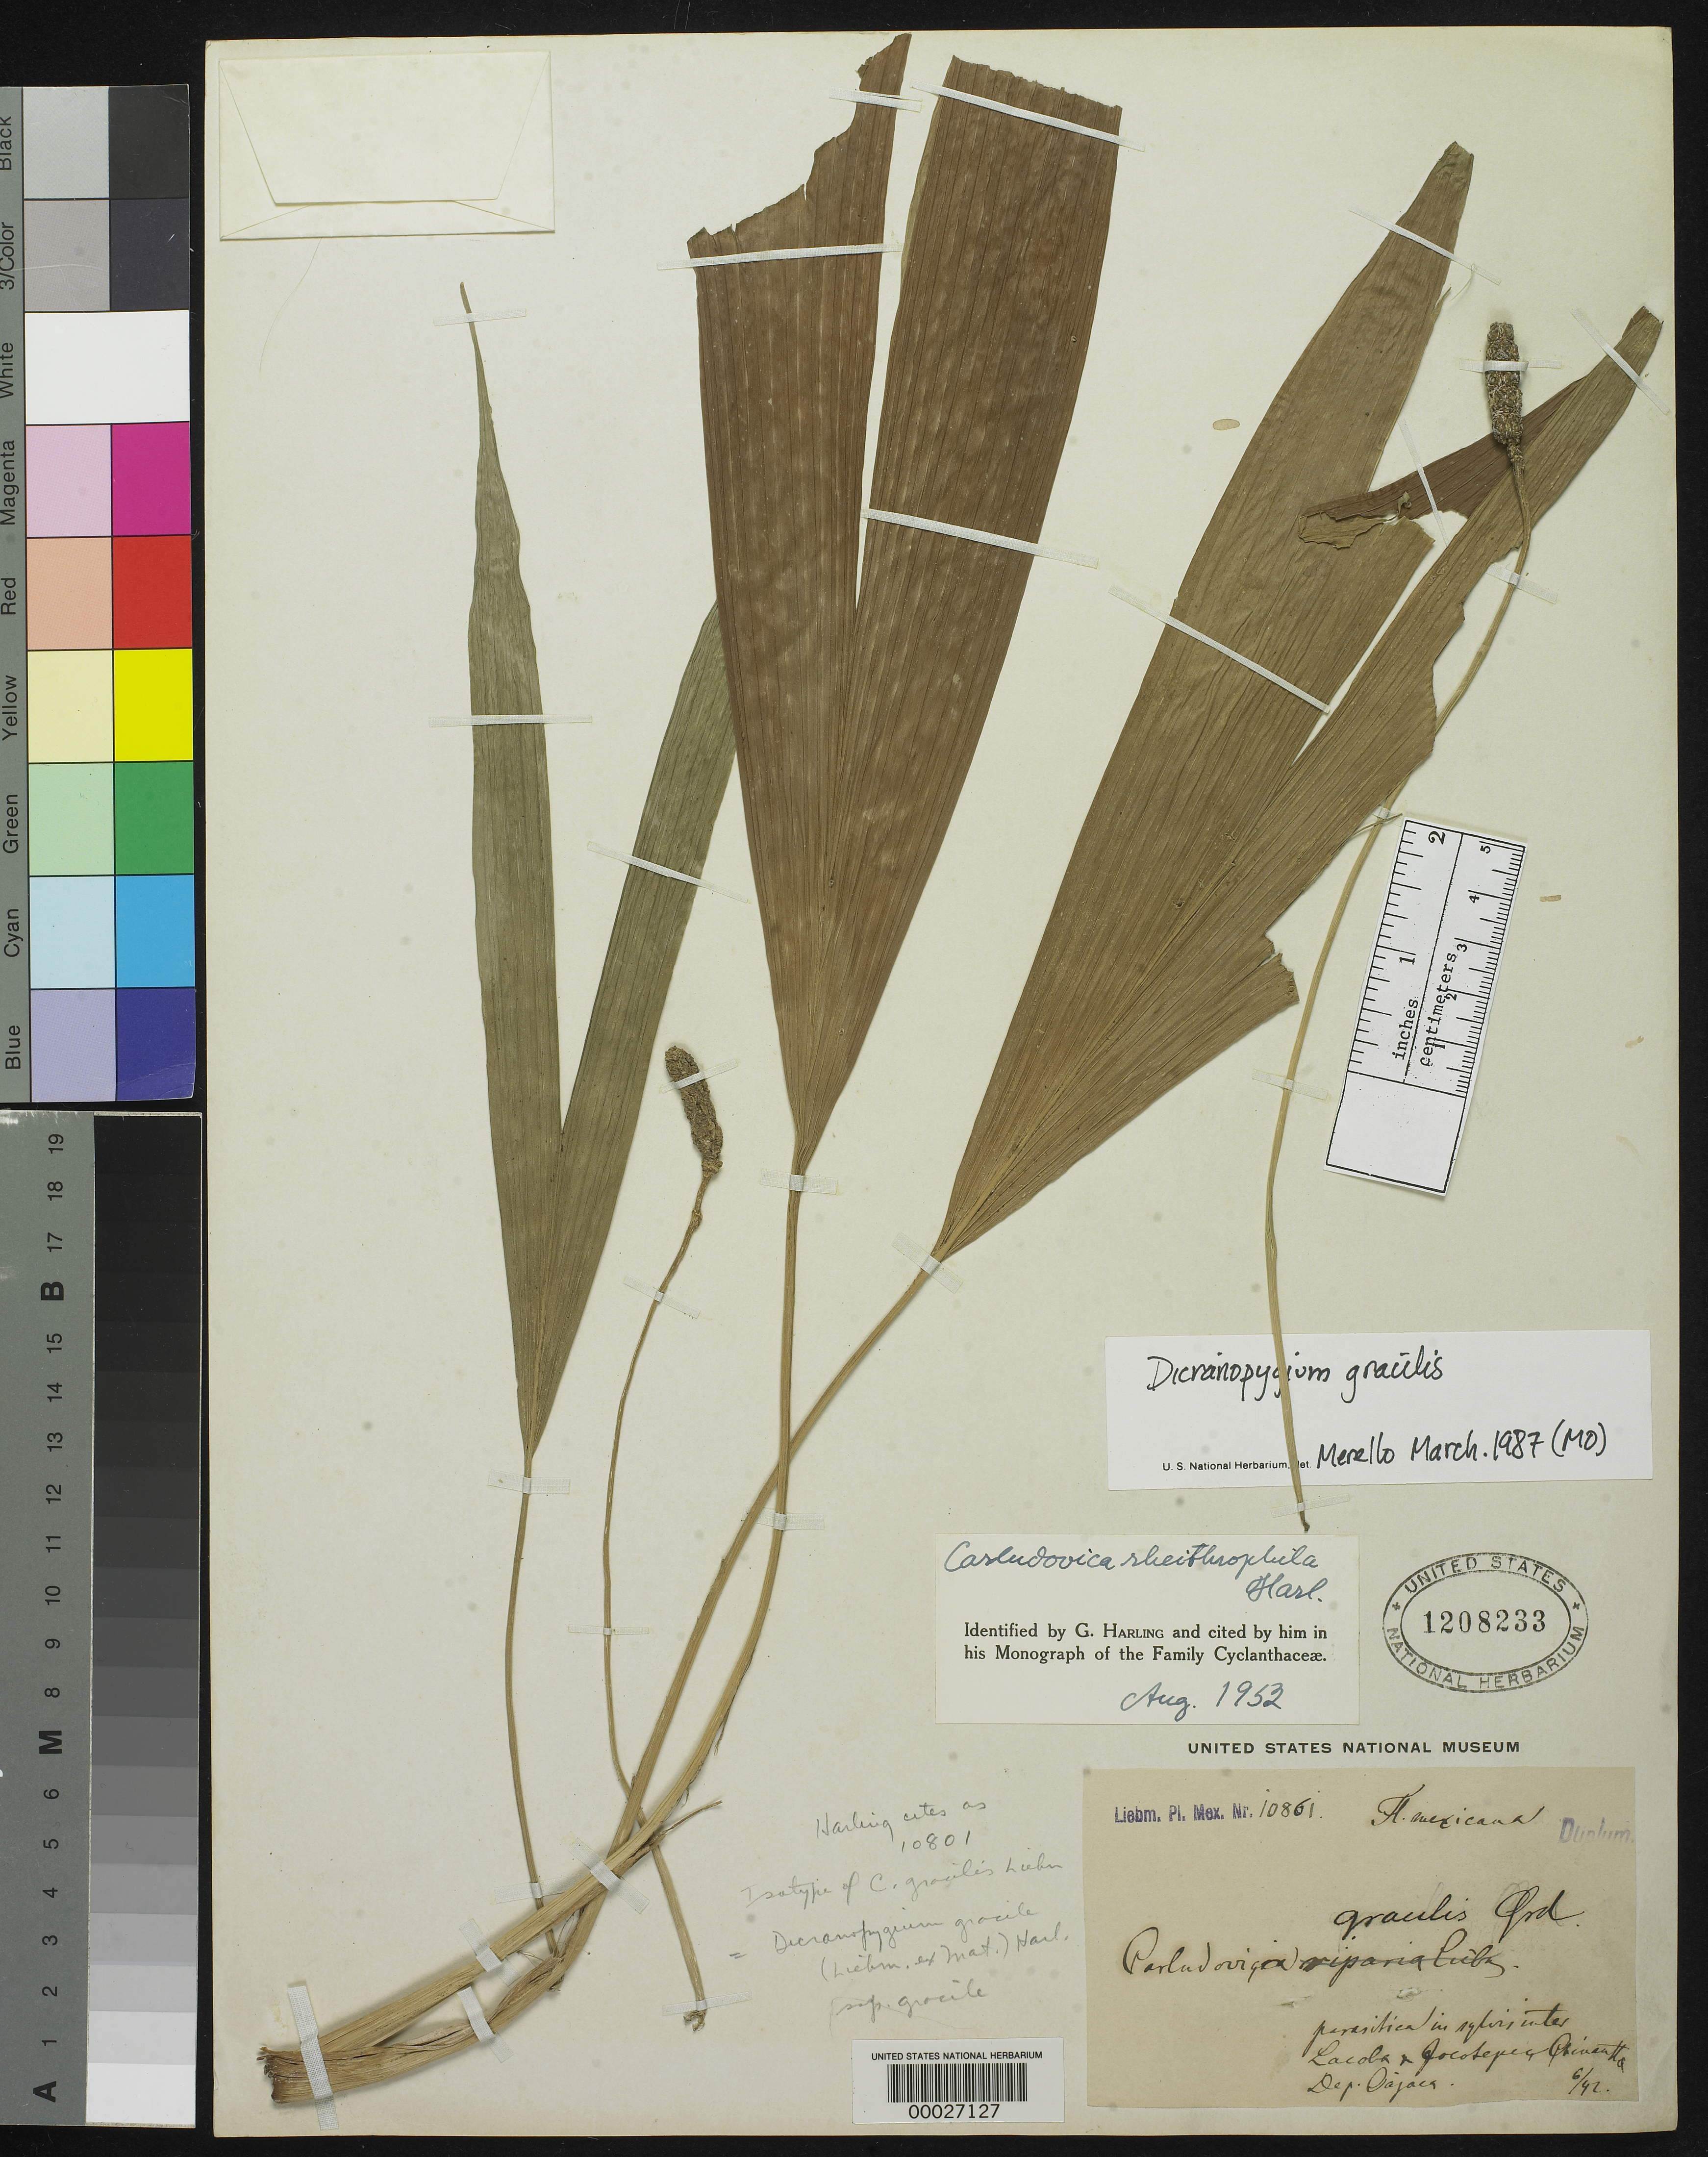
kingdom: Plantae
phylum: Tracheophyta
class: Liliopsida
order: Pandanales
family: Cyclanthaceae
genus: Carludovica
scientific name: Carludovica gracilis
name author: Liebm. ex Matuda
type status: Isotype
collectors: F. M. Liebmann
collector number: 10801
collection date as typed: Jun 1842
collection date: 1842-06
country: Mexico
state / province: Oaxaca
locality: Jocotepec and Chinantla.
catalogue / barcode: US 1208233